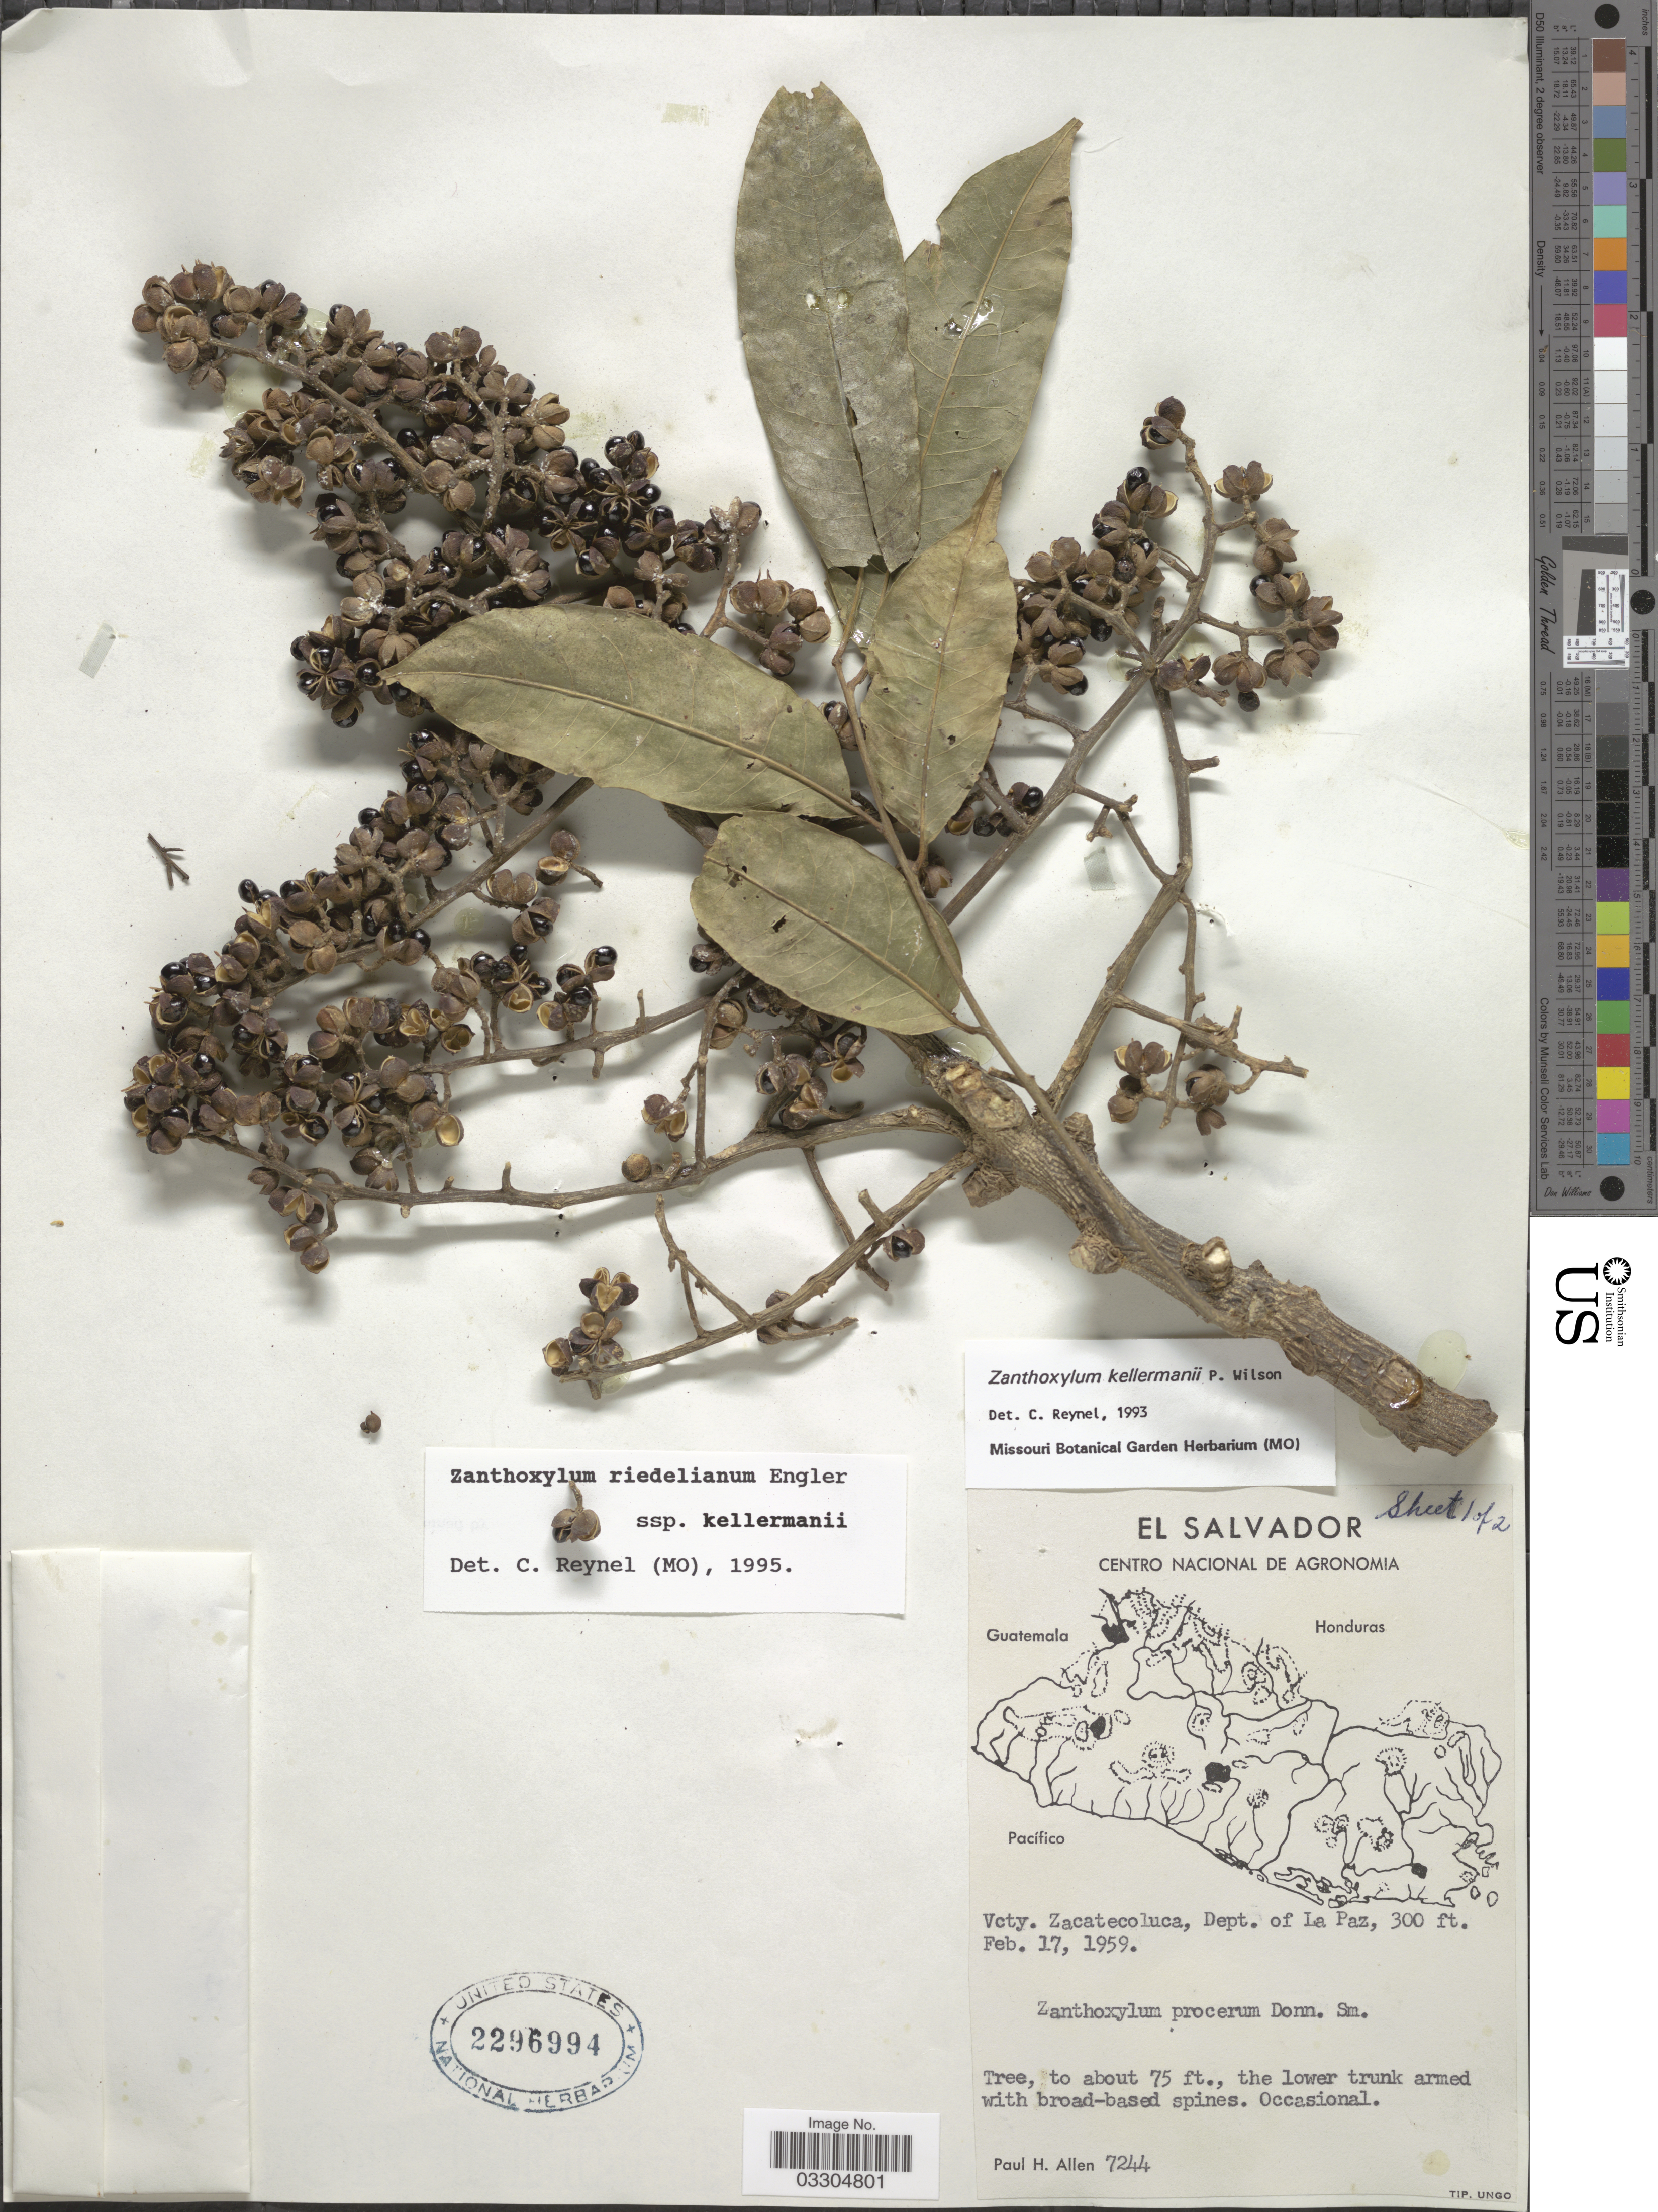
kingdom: Plantae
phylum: Tracheophyta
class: Magnoliopsida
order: Sapindales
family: Rutaceae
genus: Zanthoxylum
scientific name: Zanthoxylum riedelianum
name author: Engl.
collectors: P. H. Allen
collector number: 7244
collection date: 1959-02-17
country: El Salvador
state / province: La Paz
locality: Vcty. of Zacatecoluca, Dept. of La Paz.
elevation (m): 91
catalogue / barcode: US 2296994